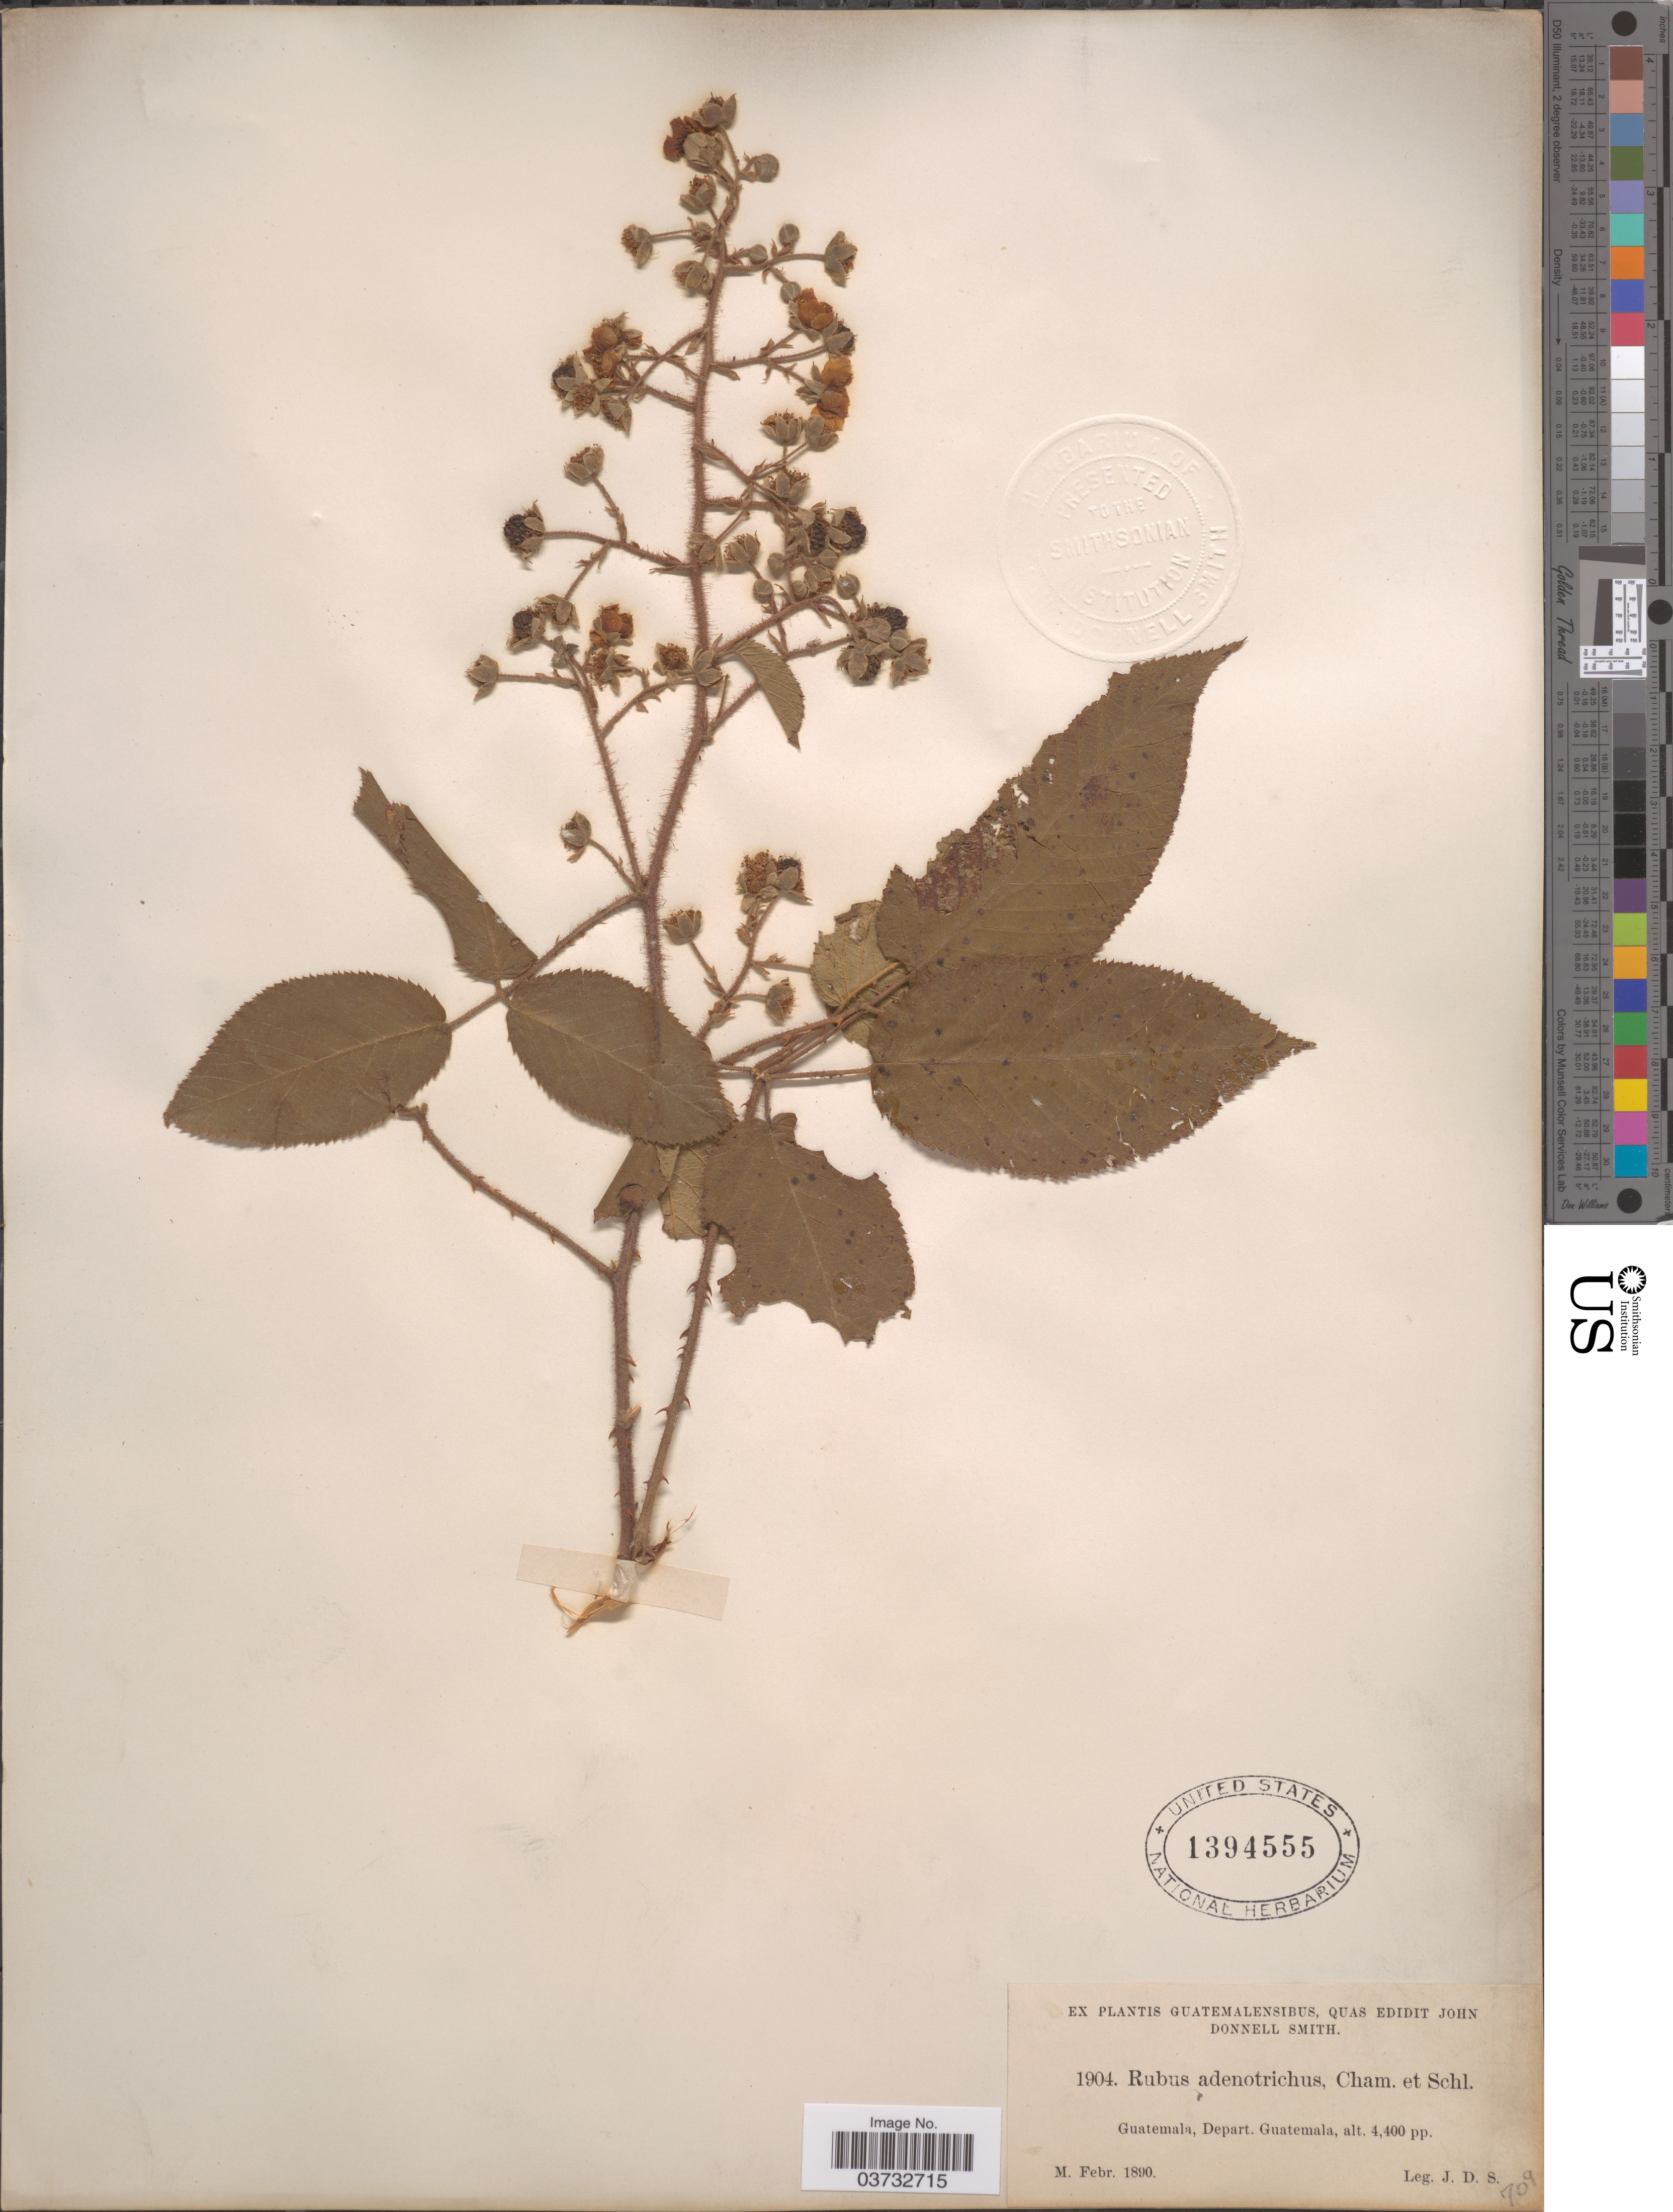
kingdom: Plantae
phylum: Tracheophyta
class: Magnoliopsida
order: Rosales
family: Rosaceae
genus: Rubus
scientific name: Rubus adenotrichos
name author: Schltdl.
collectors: J. Donnell Smith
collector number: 1904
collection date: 1890-02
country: Guatemala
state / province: Guatemala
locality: Guatemala, Depart. Guatemala.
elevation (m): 1341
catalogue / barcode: US 1394555